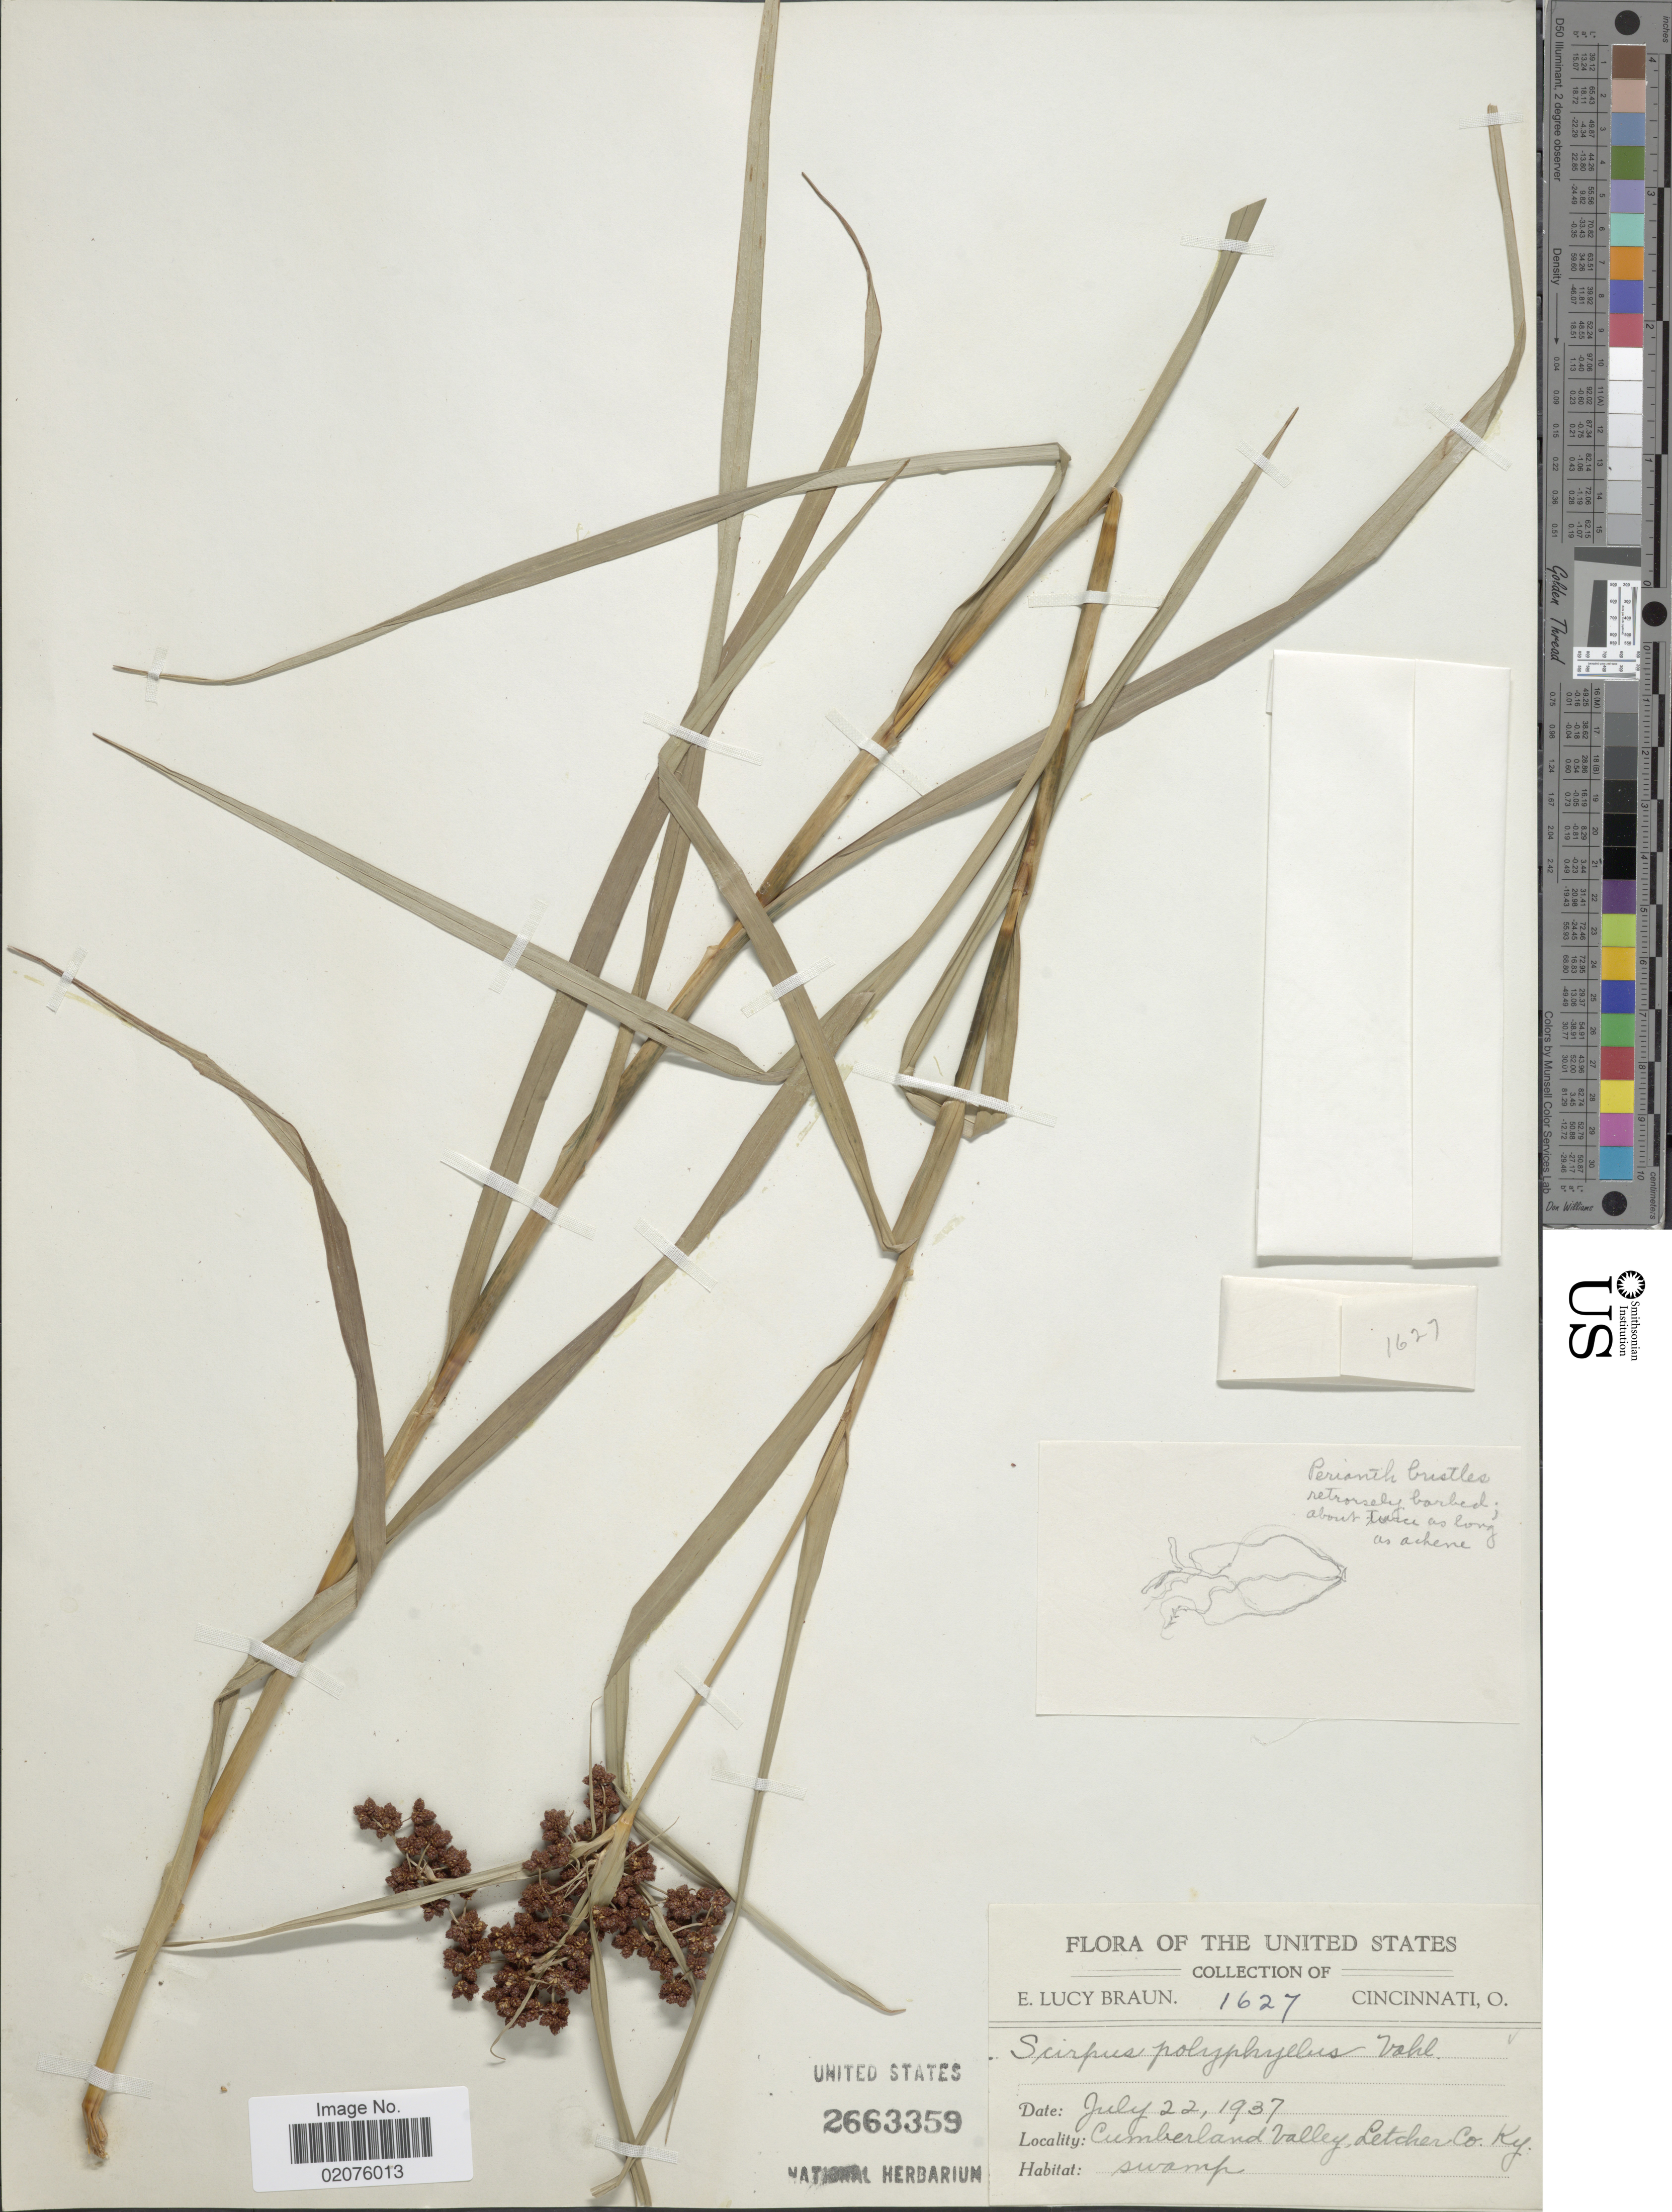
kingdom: Plantae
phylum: Tracheophyta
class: Liliopsida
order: Poales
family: Cyperaceae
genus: Scirpus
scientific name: Scirpus polyphyllus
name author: Vahl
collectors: E. L. Braun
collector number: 1627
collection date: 1937-07-22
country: United States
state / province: Kentucky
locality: Cumberland Valley, Letcher Co.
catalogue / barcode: US 2663359